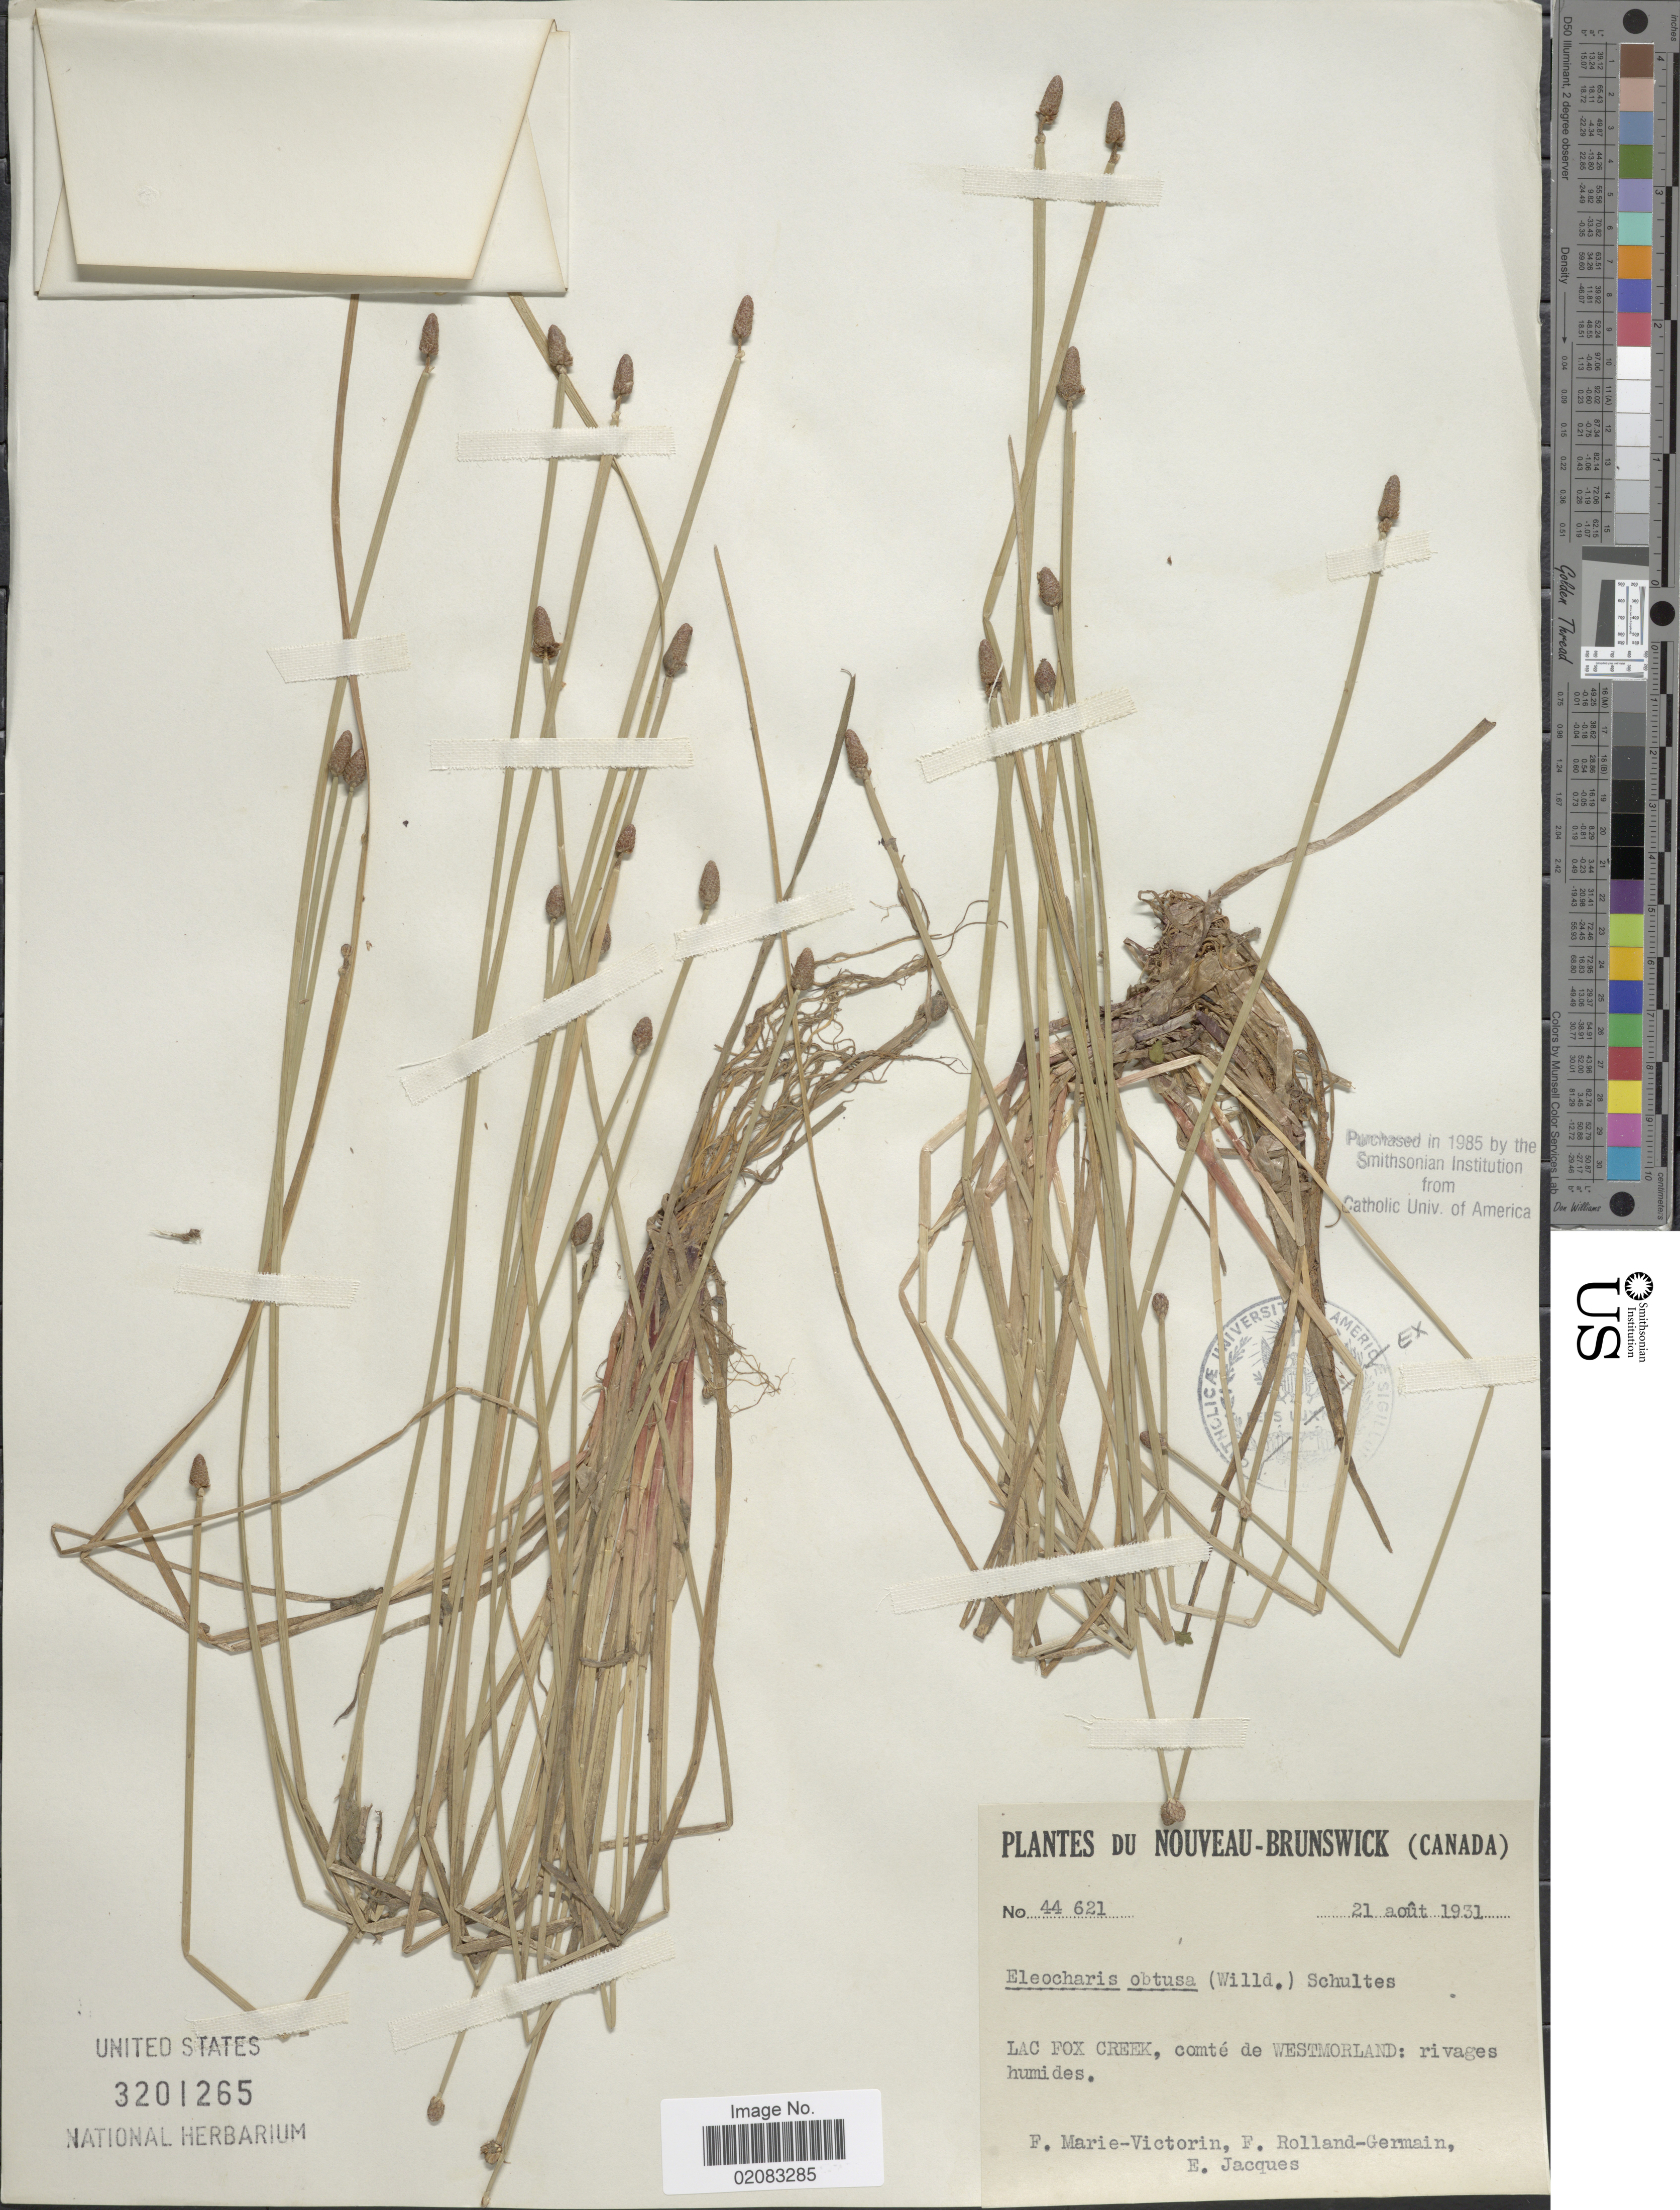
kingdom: Plantae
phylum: Tracheophyta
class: Liliopsida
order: Poales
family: Cyperaceae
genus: Eleocharis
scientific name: Eleocharis obtusa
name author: (Willd.) Schult.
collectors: F. Marie-Victorin, Rolland-Germain & E. Jacques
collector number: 44621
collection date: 1931-08-21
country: Canada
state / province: New Brunswick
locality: Lac Fox Creek, comté de Westmorland: rivages humides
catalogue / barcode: US 3201265